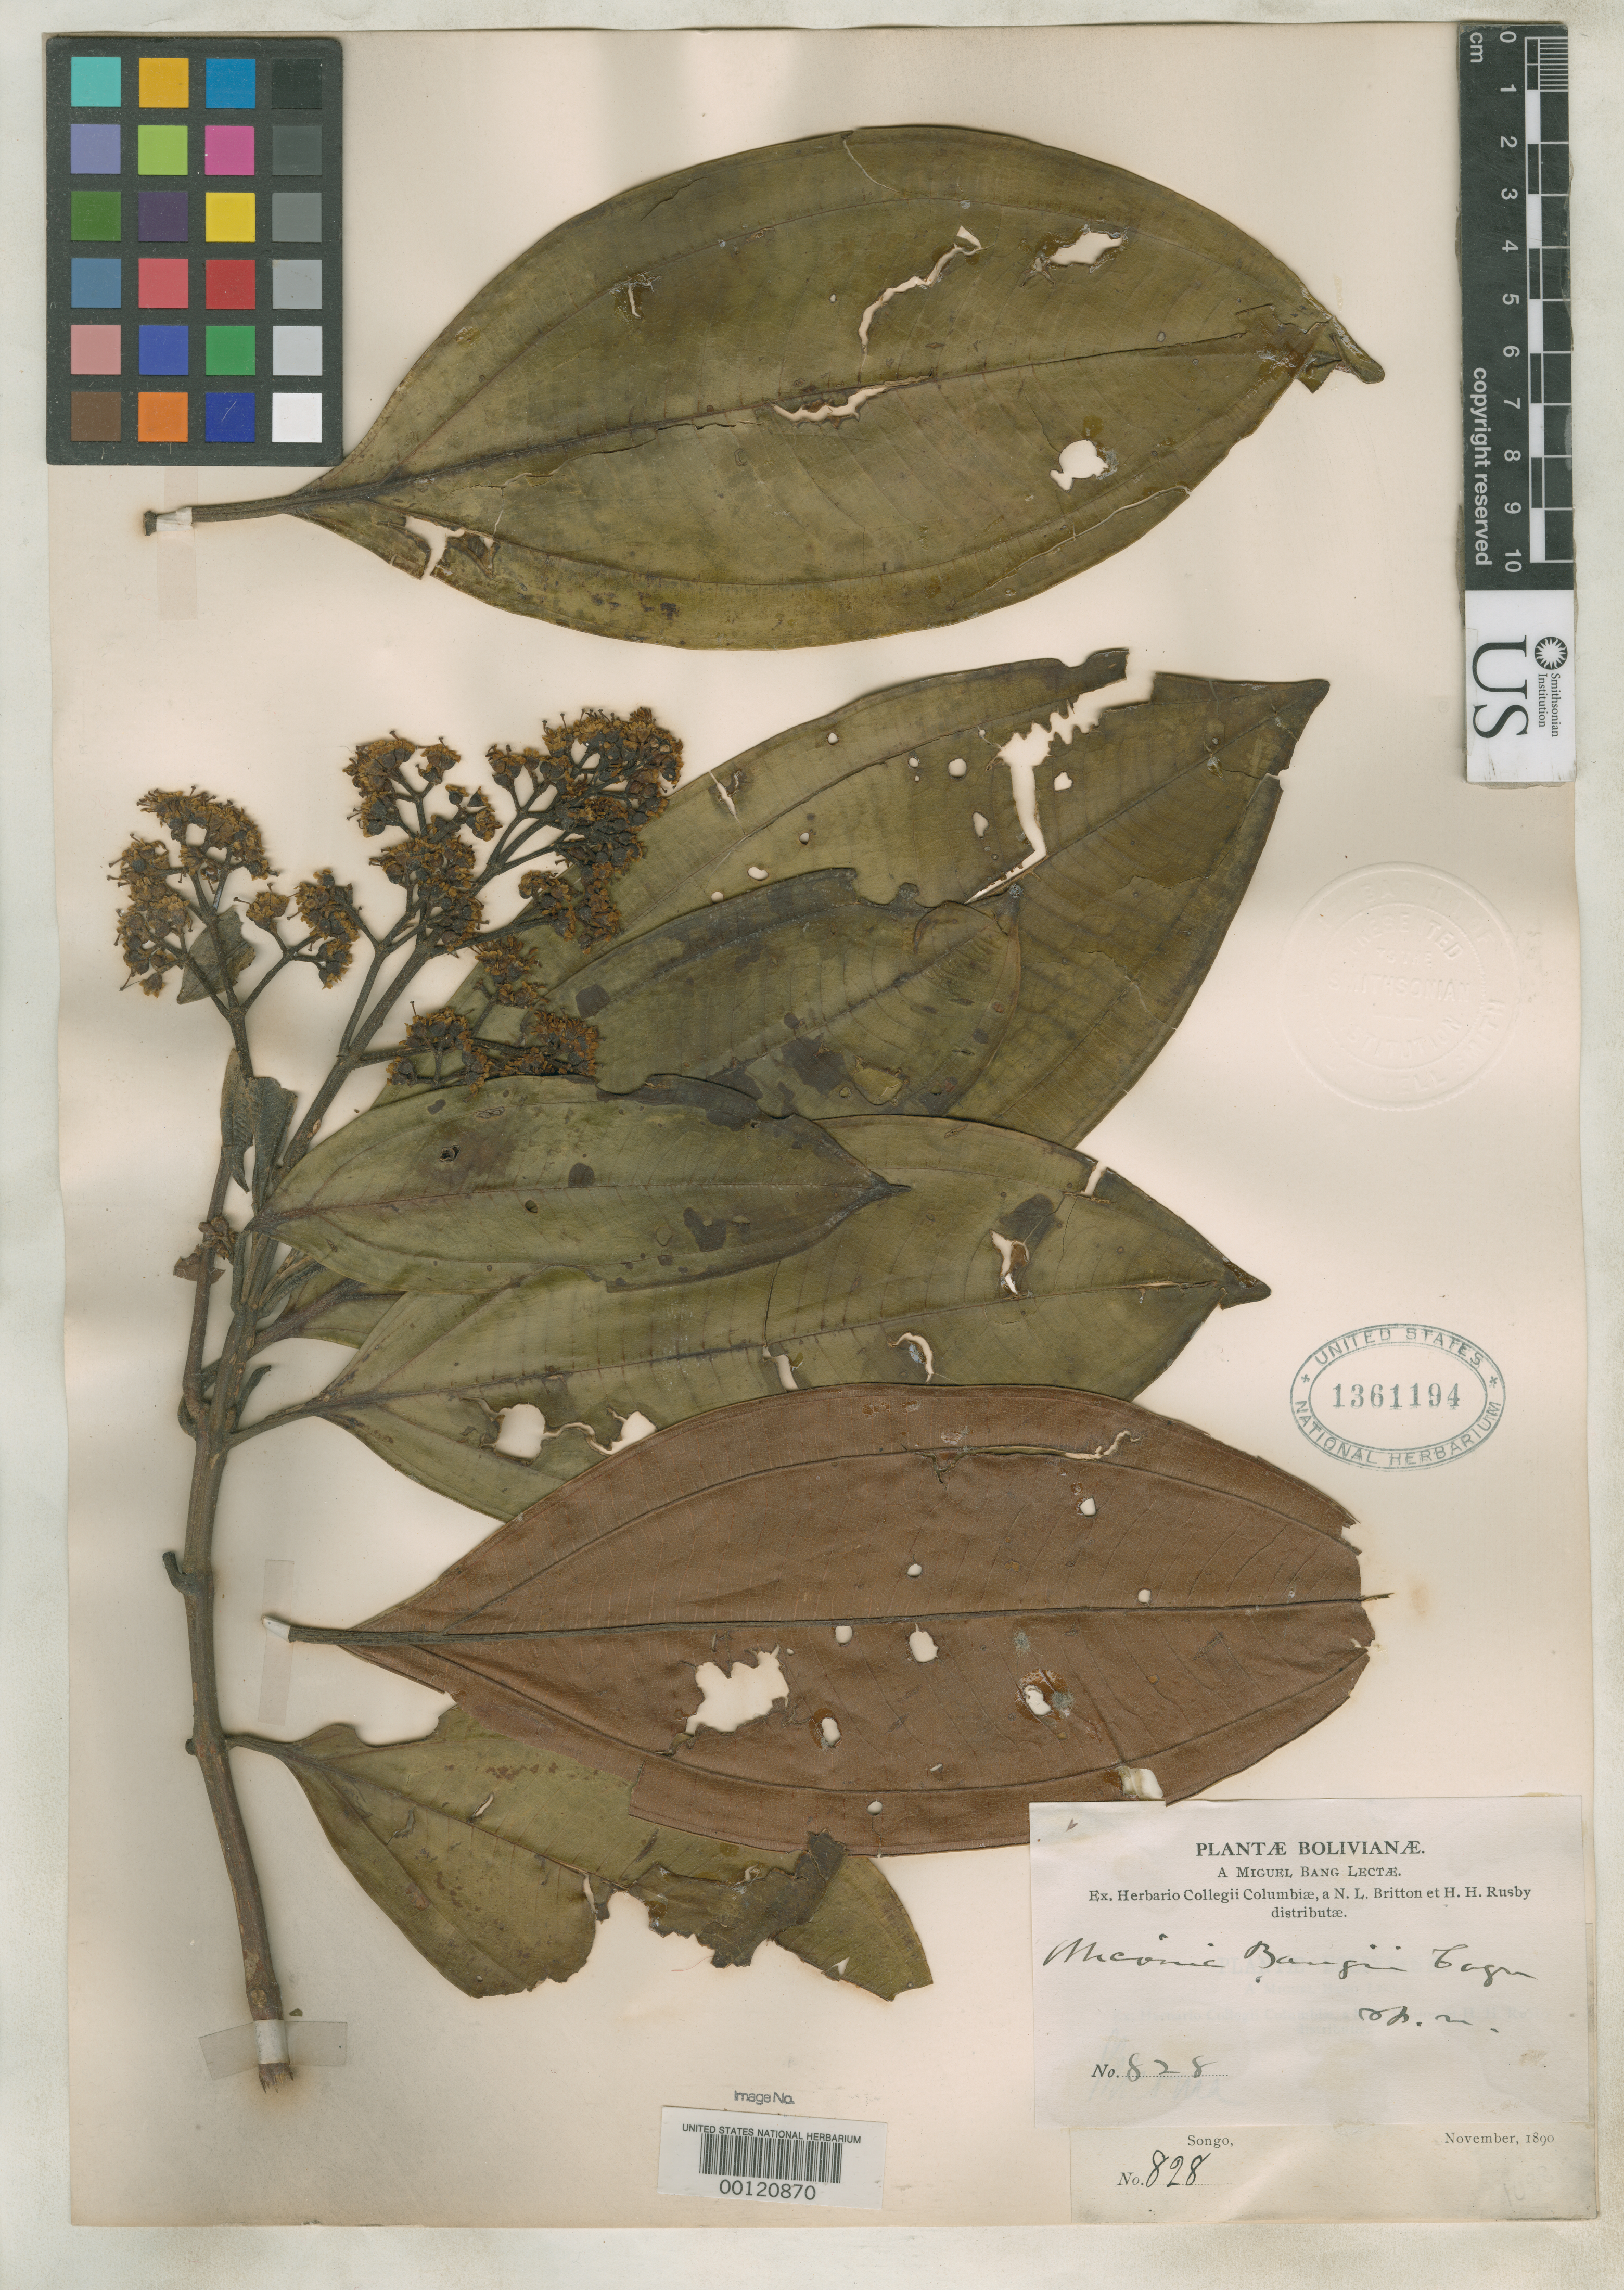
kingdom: Plantae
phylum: Tracheophyta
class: Magnoliopsida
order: Myrtales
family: Melastomataceae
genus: Miconia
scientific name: Miconia bangii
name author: Cogn.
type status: Isotype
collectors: M. Bang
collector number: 828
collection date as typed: Nov 1890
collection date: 1890-11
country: Bolivia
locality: Songo.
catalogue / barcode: US 1361194